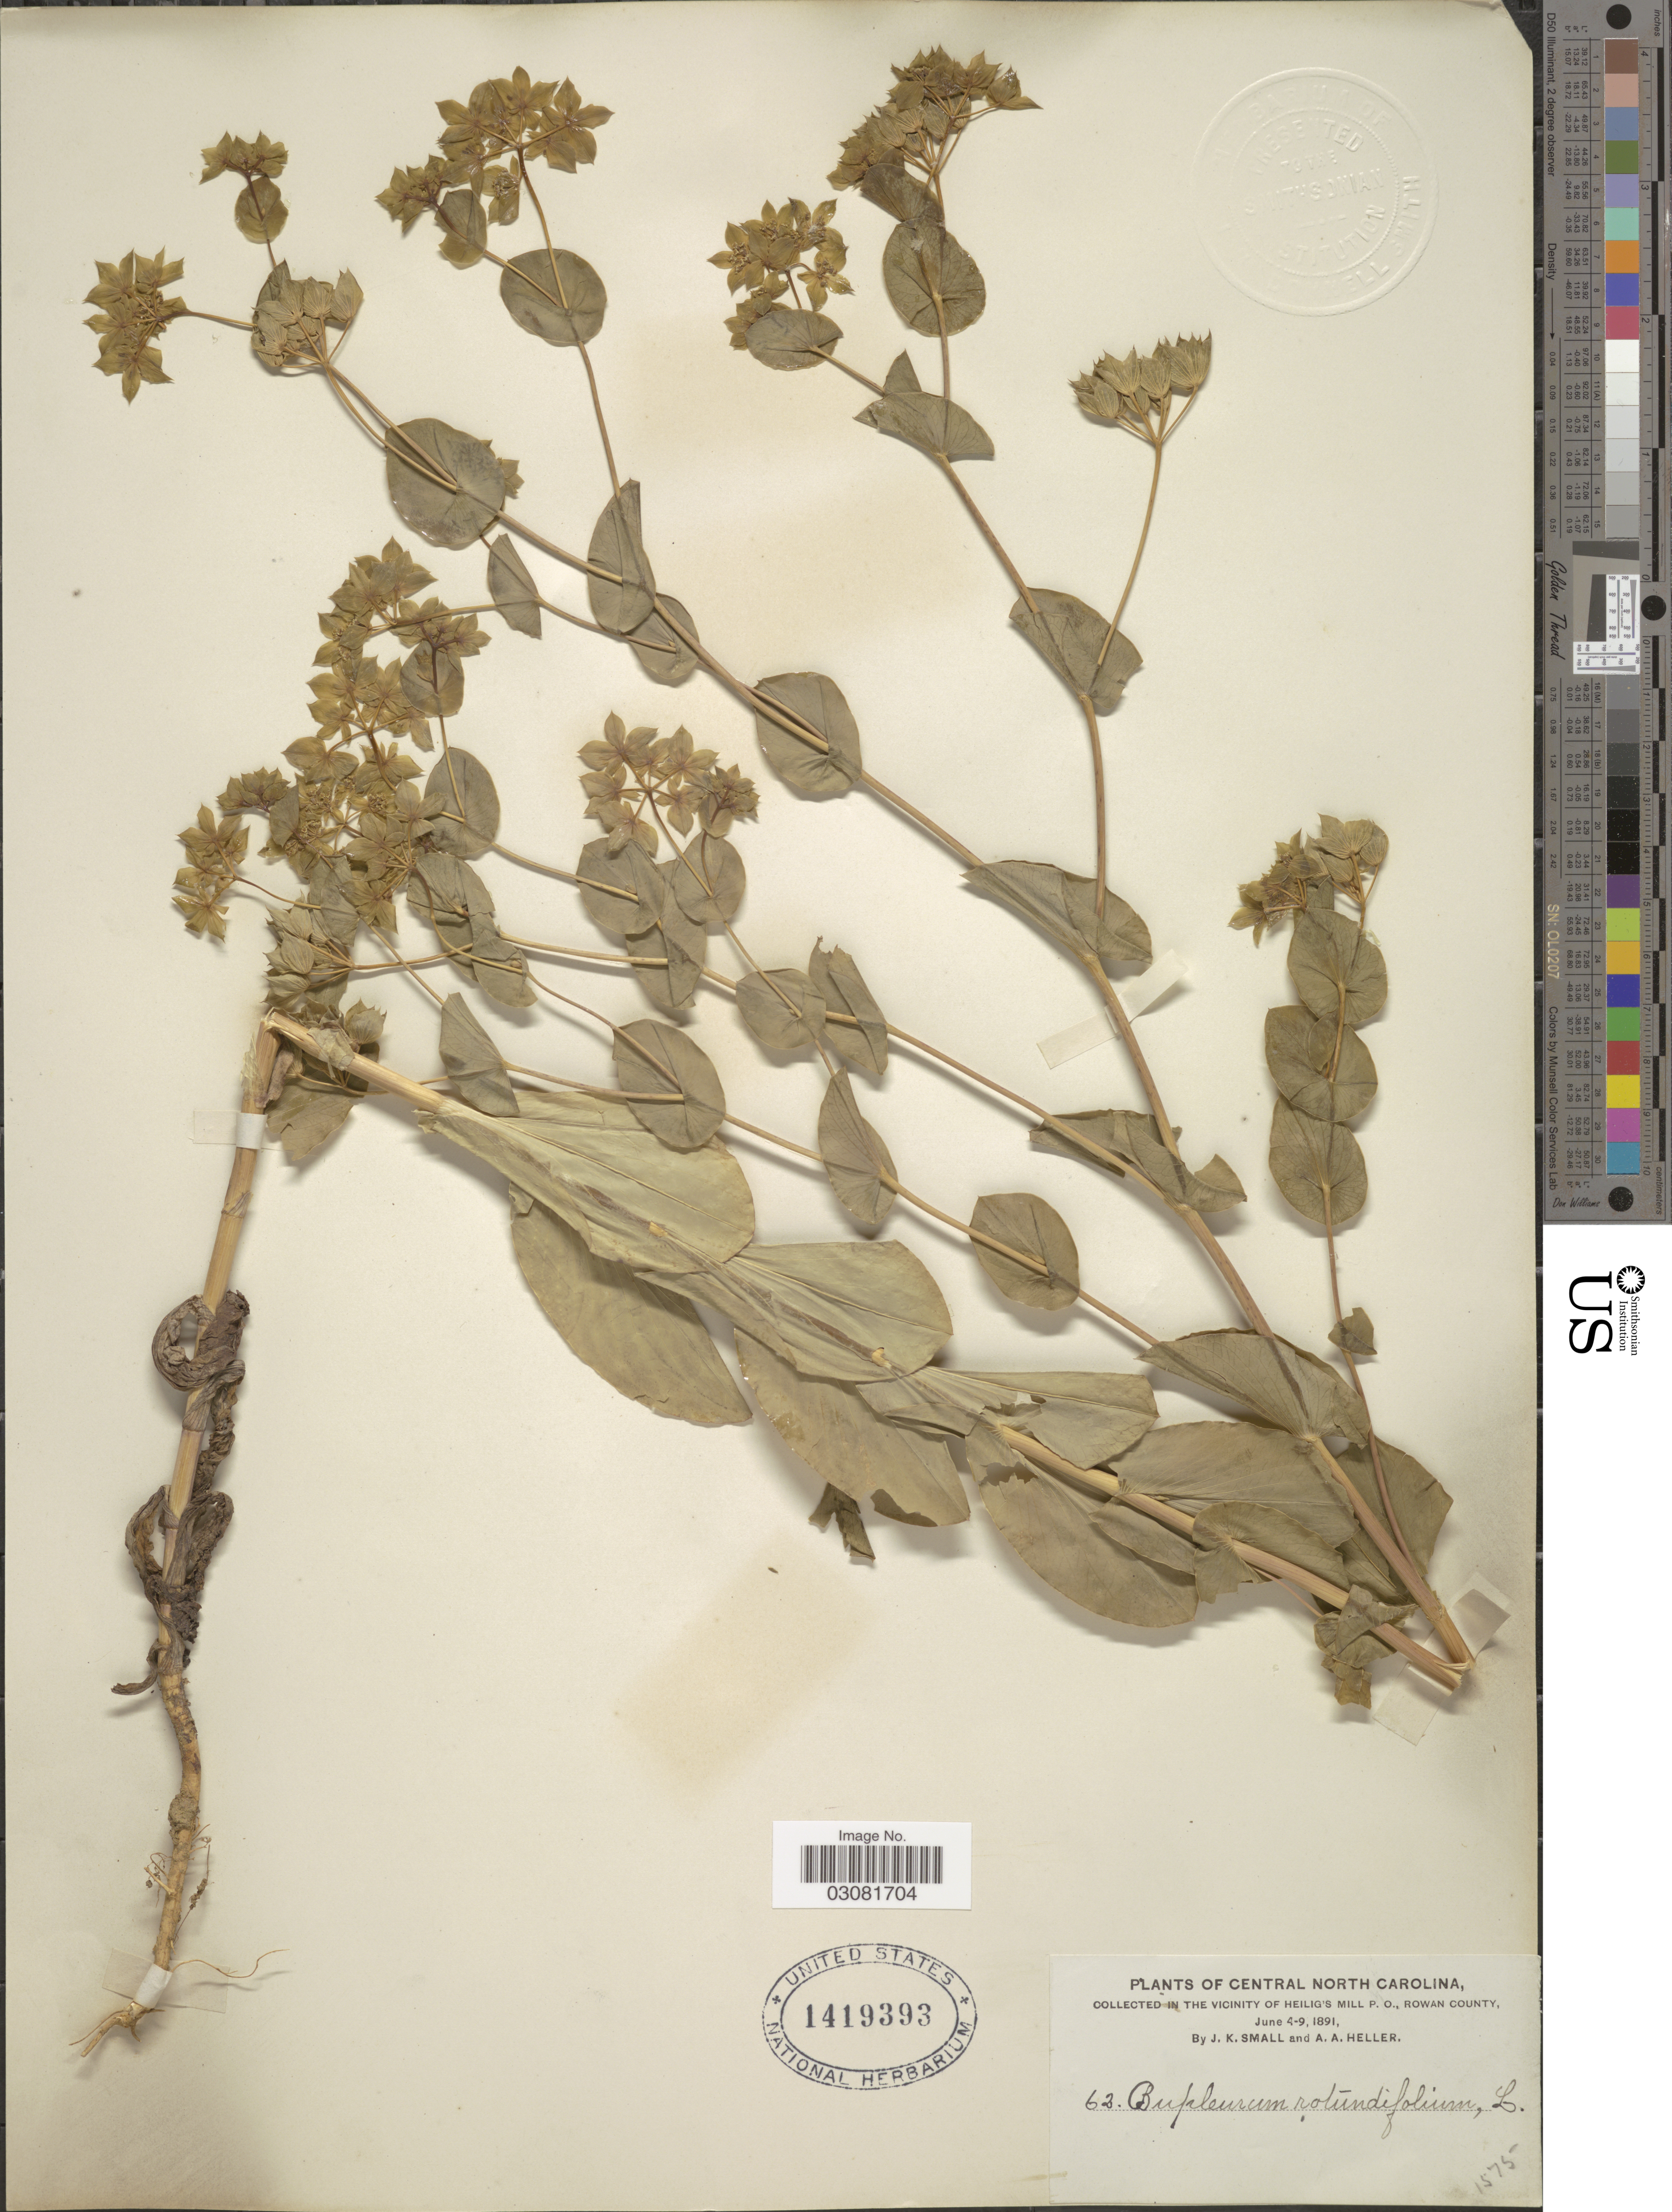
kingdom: Plantae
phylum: Tracheophyta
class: Magnoliopsida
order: Apiales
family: Apiaceae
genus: Bupleurum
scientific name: Bupleurum rotundifolium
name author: L.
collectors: J. K. Small & A. A. Heller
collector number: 62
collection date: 1891-06-04/1891-06-09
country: United States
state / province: North Carolina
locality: Central North Carolina, in the vicinity of Heilig's Mill P.O., Rowan County.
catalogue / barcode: US 1419393